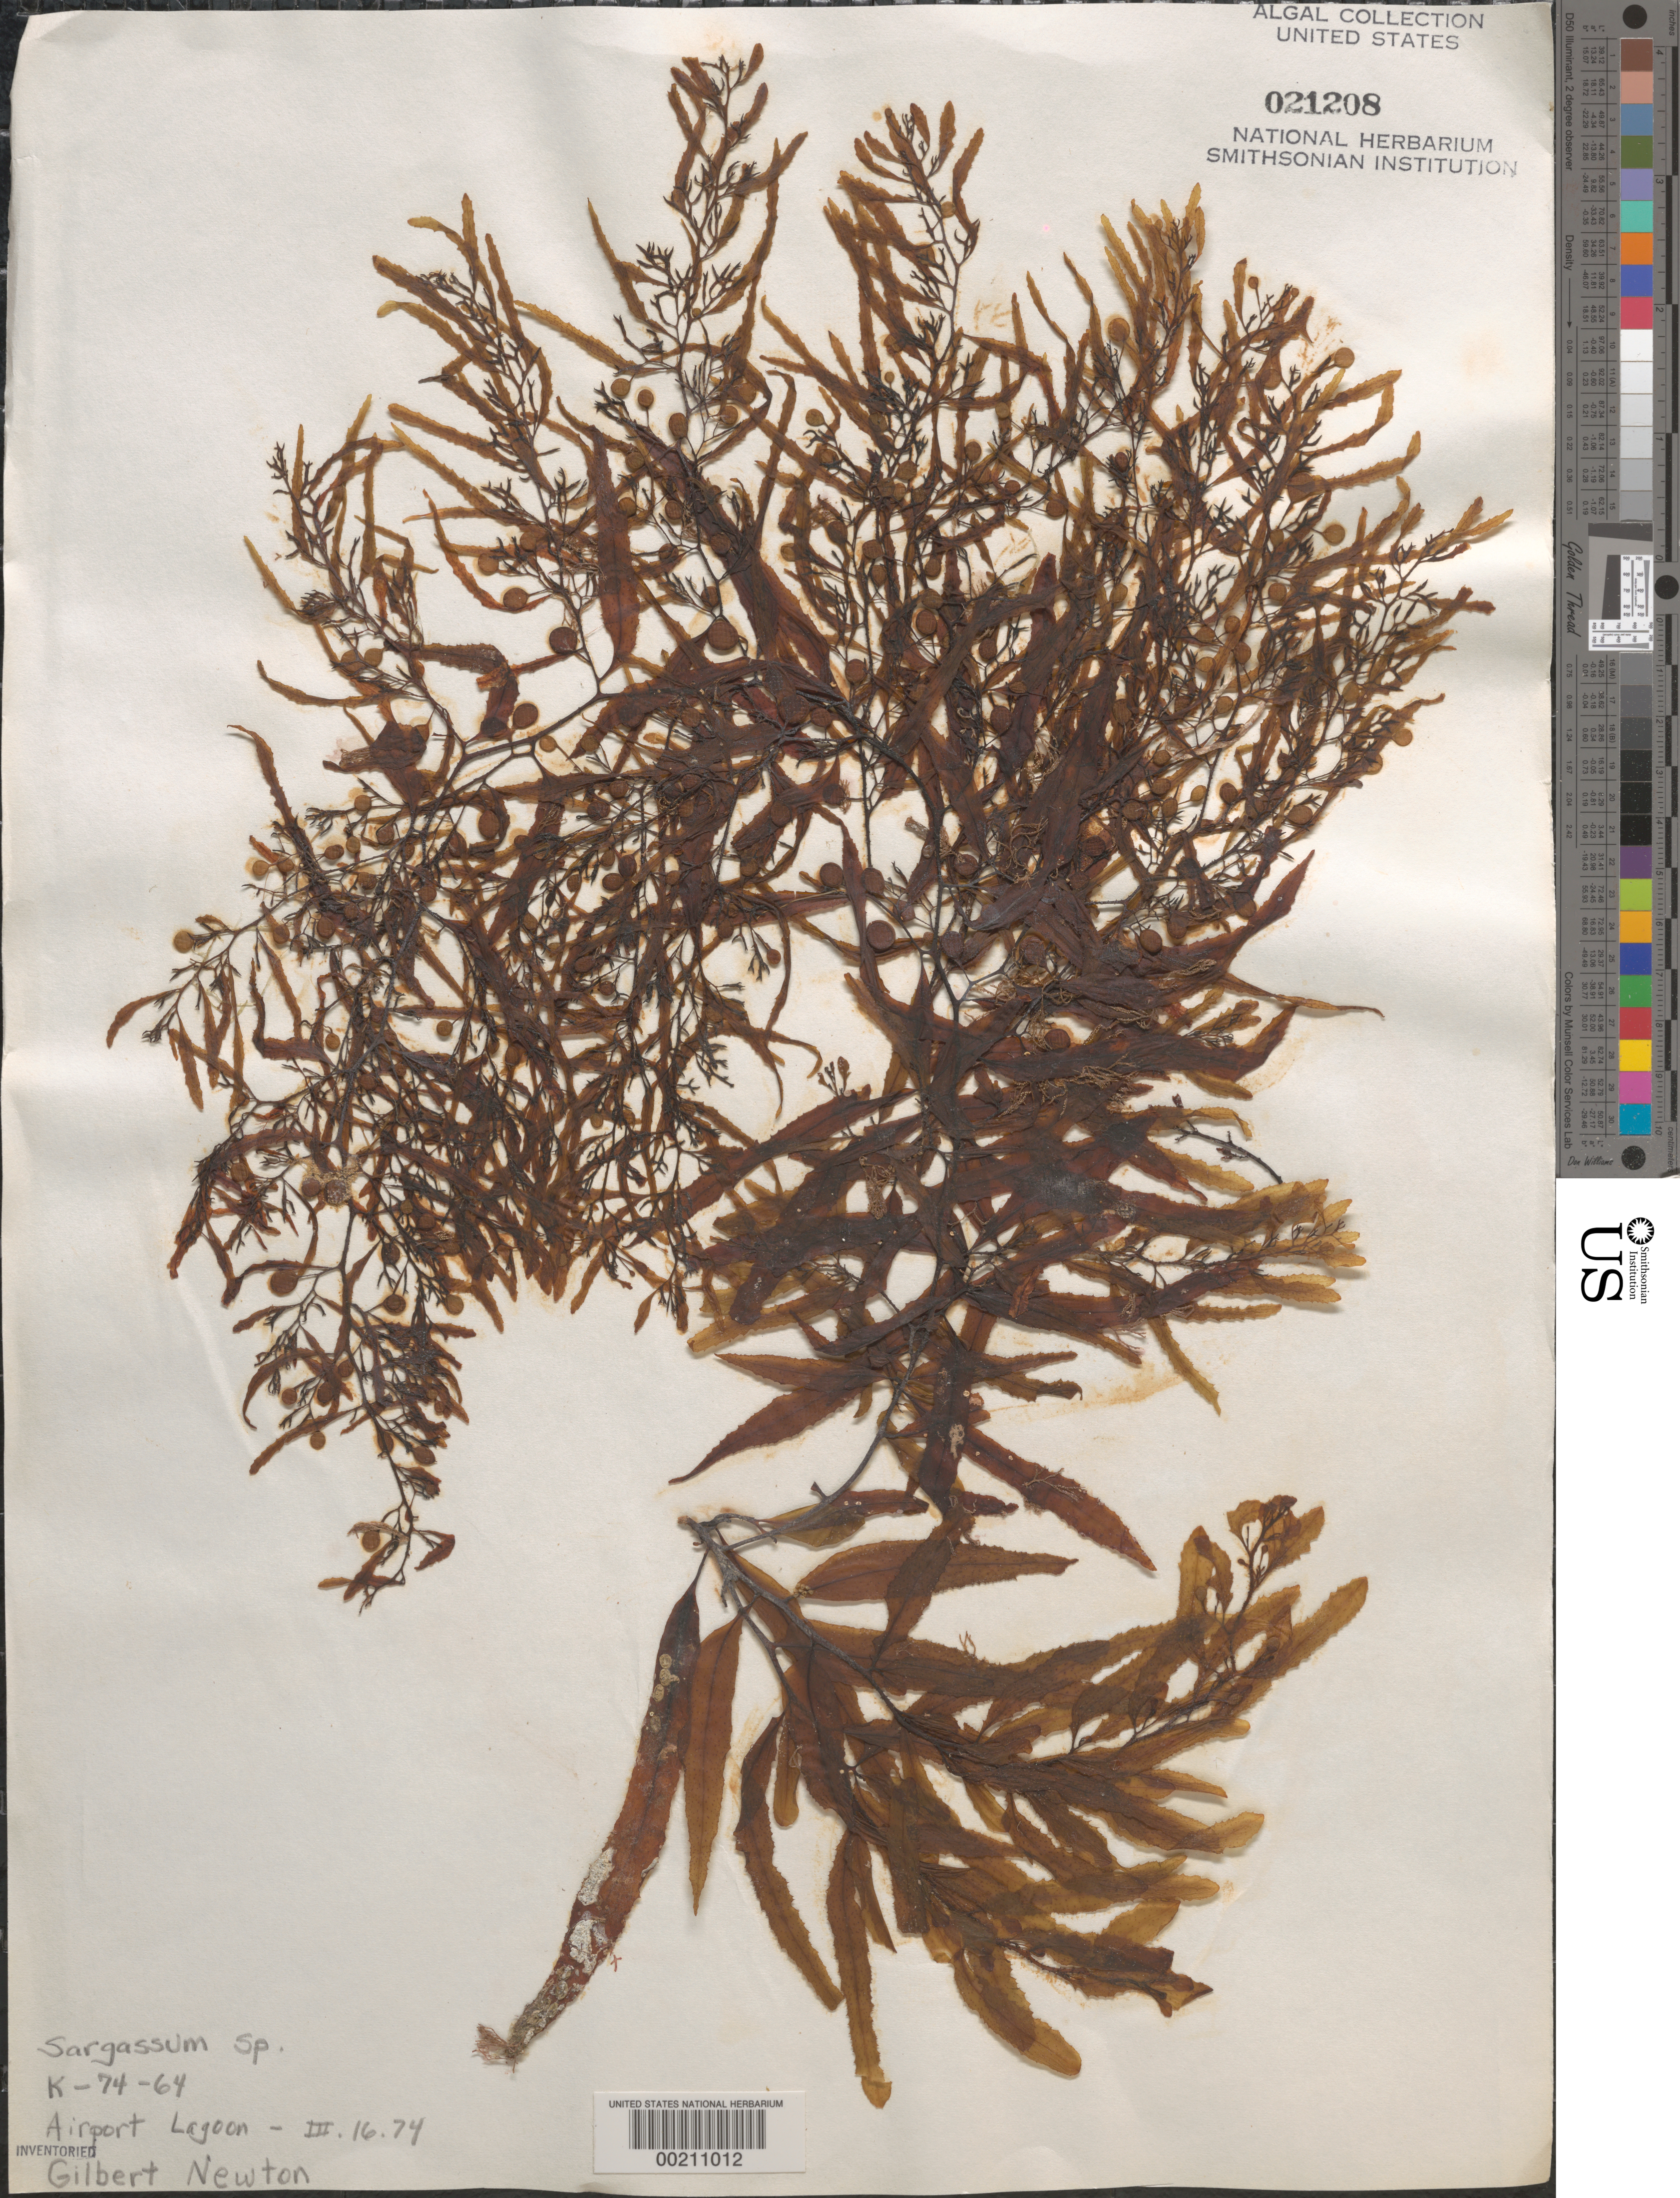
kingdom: Chromista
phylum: Ochrophyta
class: Phaeophyceae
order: Fucales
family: Sargassaceae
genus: Sargassum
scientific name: Sargassum sp.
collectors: G. Newton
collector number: K-74-64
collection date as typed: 16 Mar 1974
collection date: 1974-03-16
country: United States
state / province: Florida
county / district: Monroe County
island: Key Vaca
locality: Marathon, airport lagoon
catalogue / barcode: US 21208